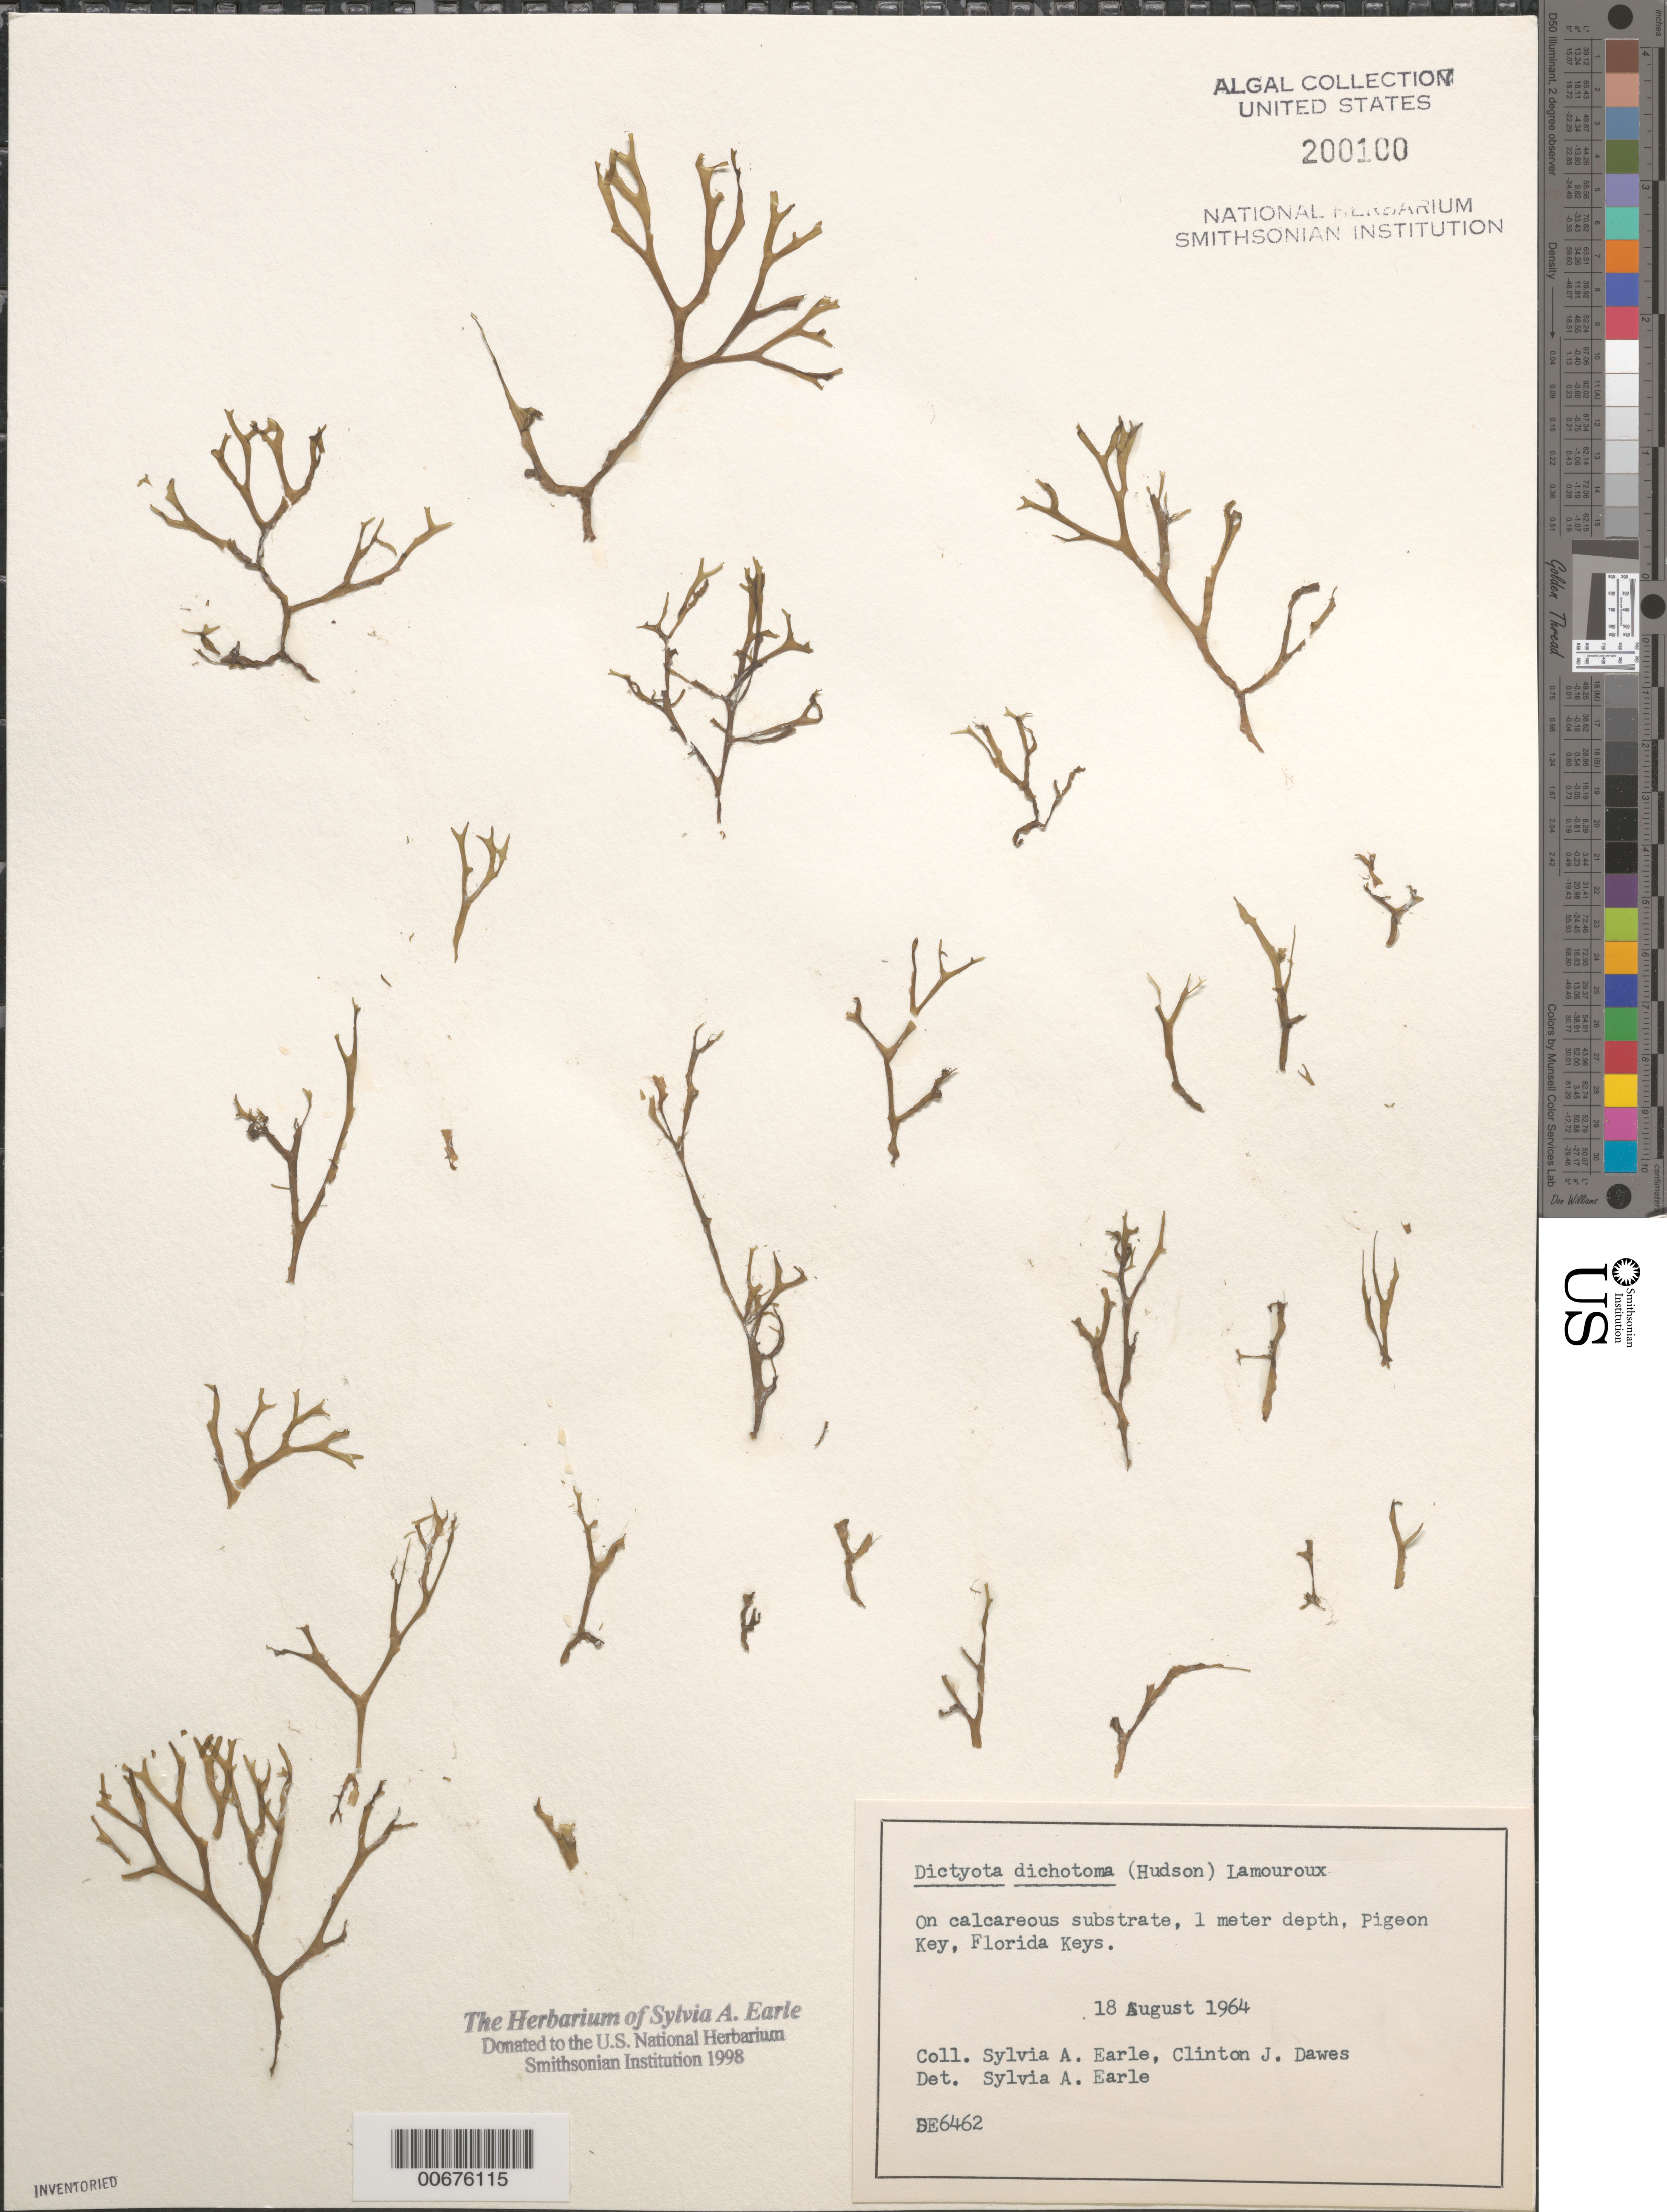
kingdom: Chromista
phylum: Ochrophyta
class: Phaeophyceae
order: Dictyotales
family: Dictyotaceae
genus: Dictyota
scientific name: Dictyota dichotoma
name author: (Huds.) J.V.Lamouroux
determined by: Earle, S. A.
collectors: S. A. Earle & C. Dawes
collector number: SE 6462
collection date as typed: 18 Aug 1964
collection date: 1964-08-18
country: United States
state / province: Florida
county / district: Monroe County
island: Pigeon Key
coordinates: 24 42.2'N, 81 9.3'W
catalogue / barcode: US 200100